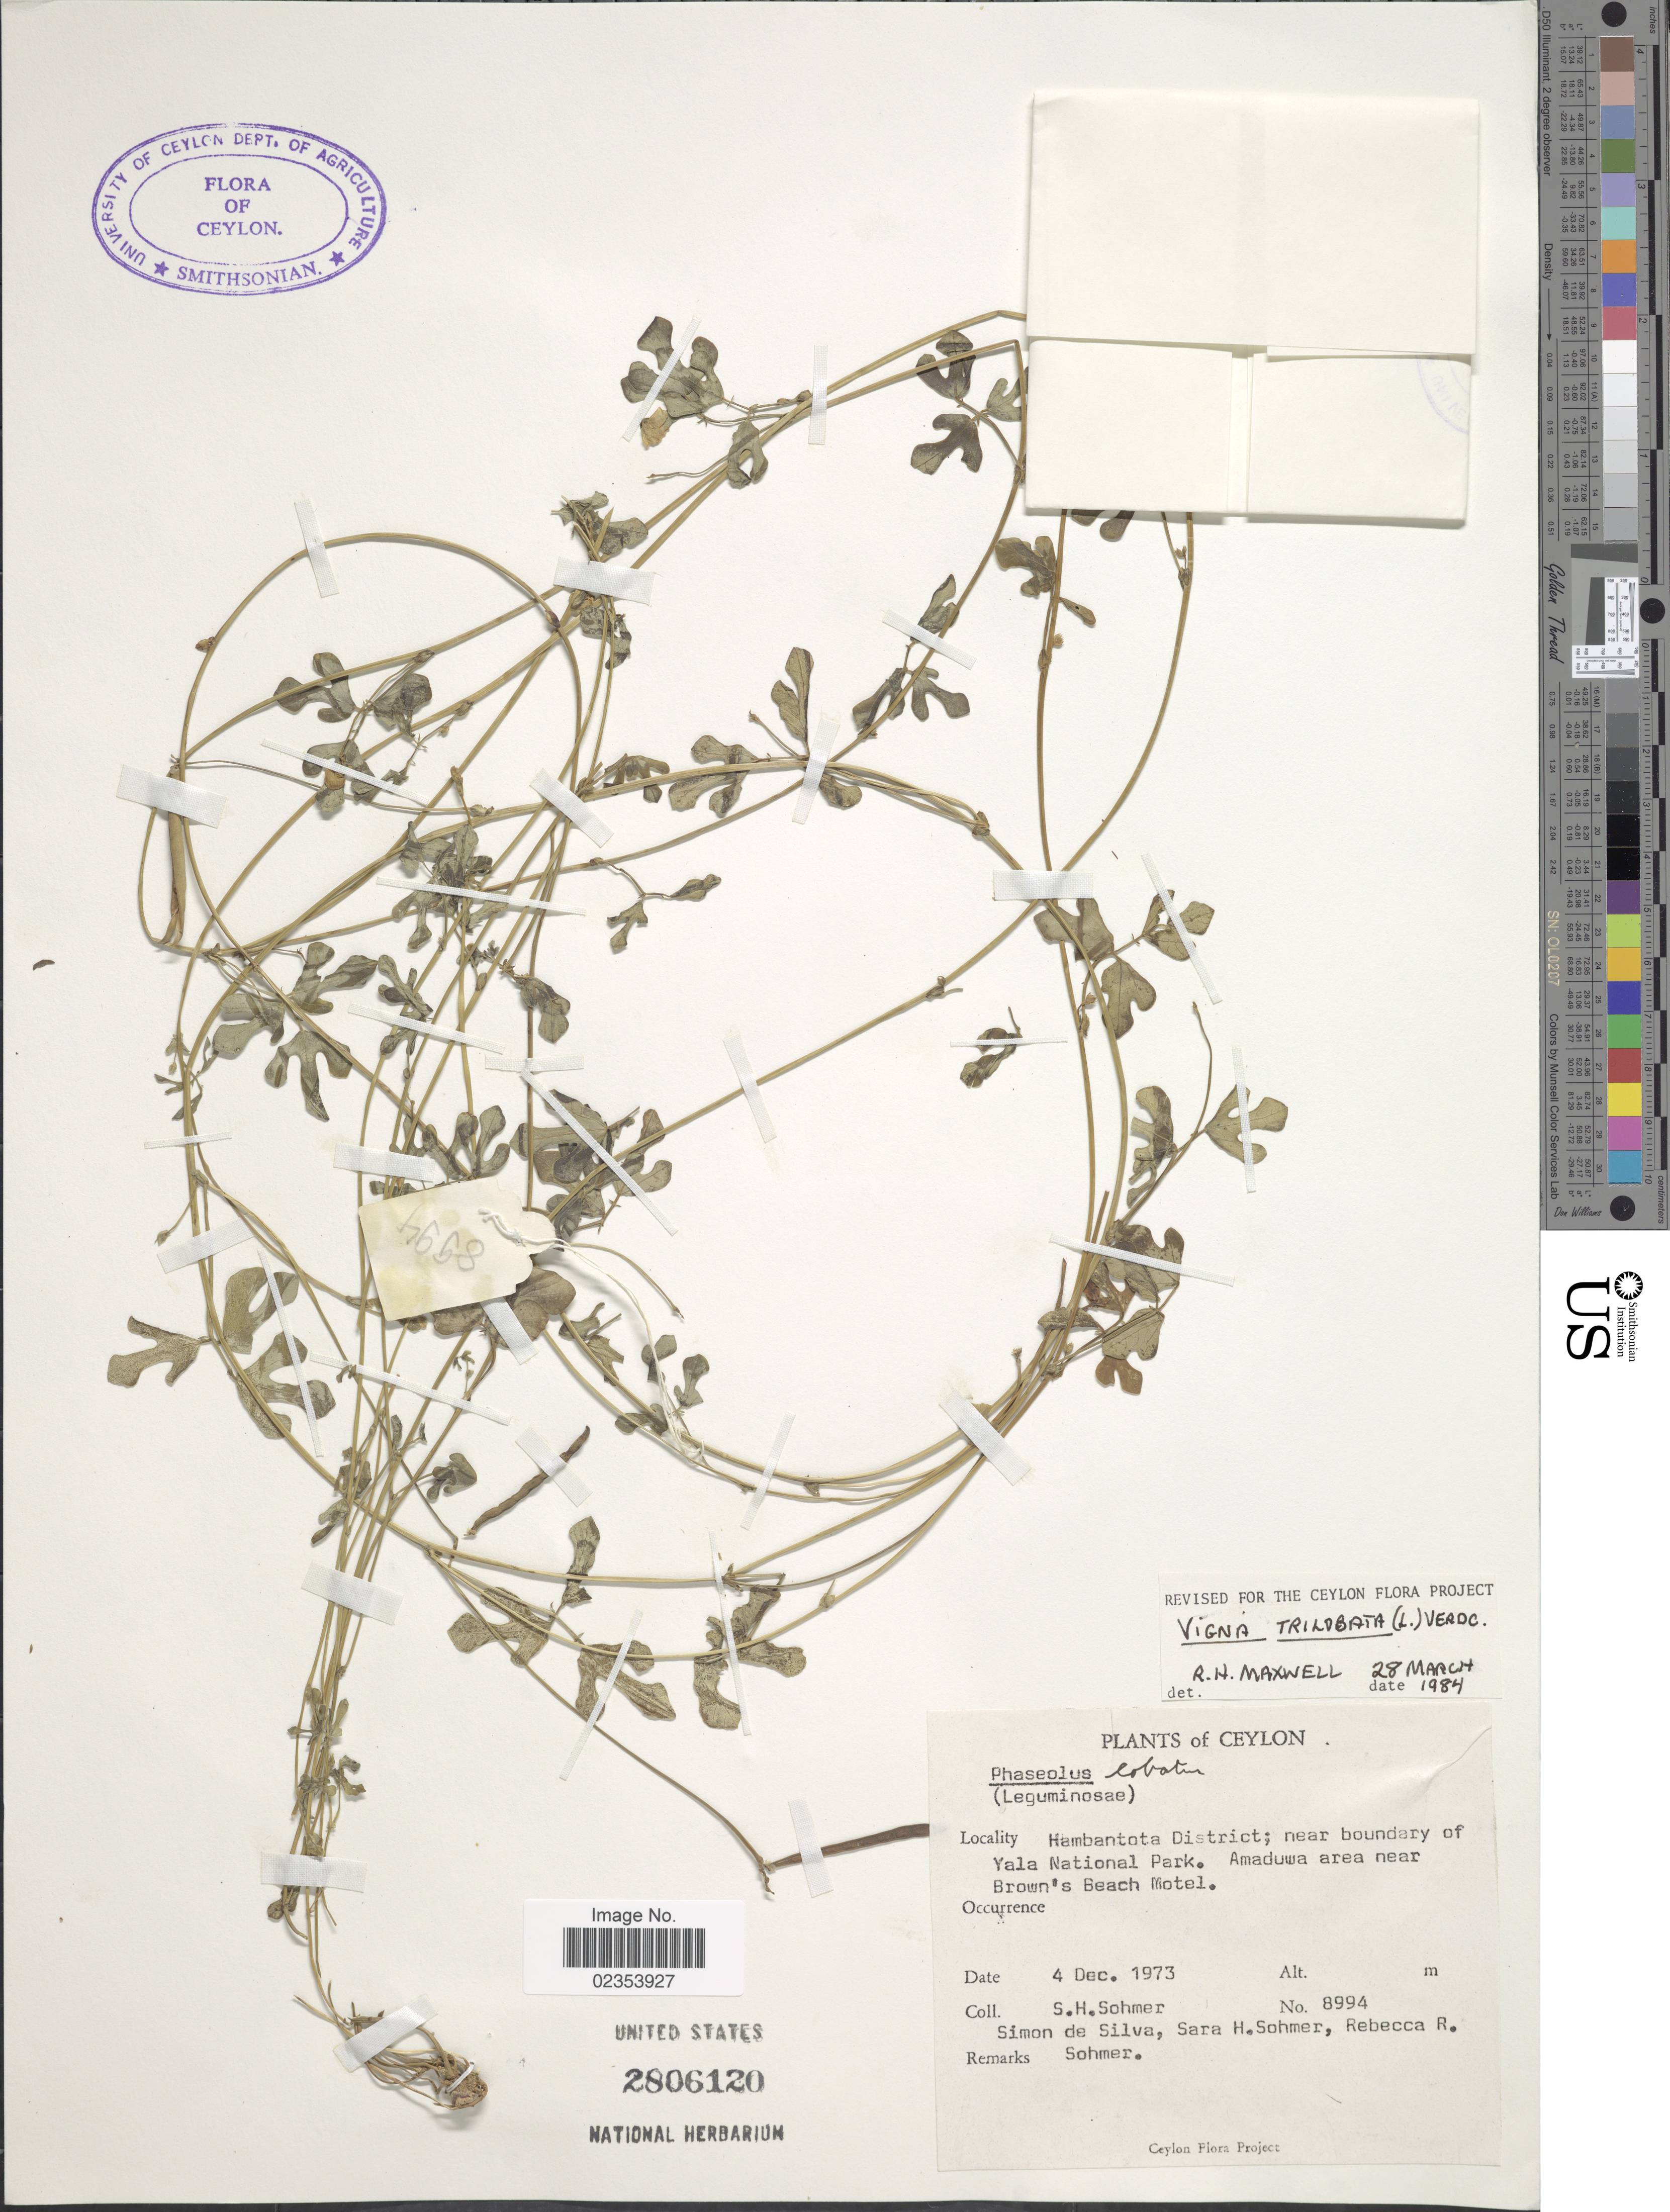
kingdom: Plantae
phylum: Tracheophyta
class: Magnoliopsida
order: Fabales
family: Fabaceae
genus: Vigna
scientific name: Vigna trilobata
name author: (L.) Verdc.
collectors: S. H. Sohmer, S. Silva, S. H. Sohmer & R. Sohmer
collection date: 1973-12-04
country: Sri Lanka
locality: Ceylon. Hambantota District; near boundary of Yala National Park. Amaduwa area near Brown's Beach Motel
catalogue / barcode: US 2806120